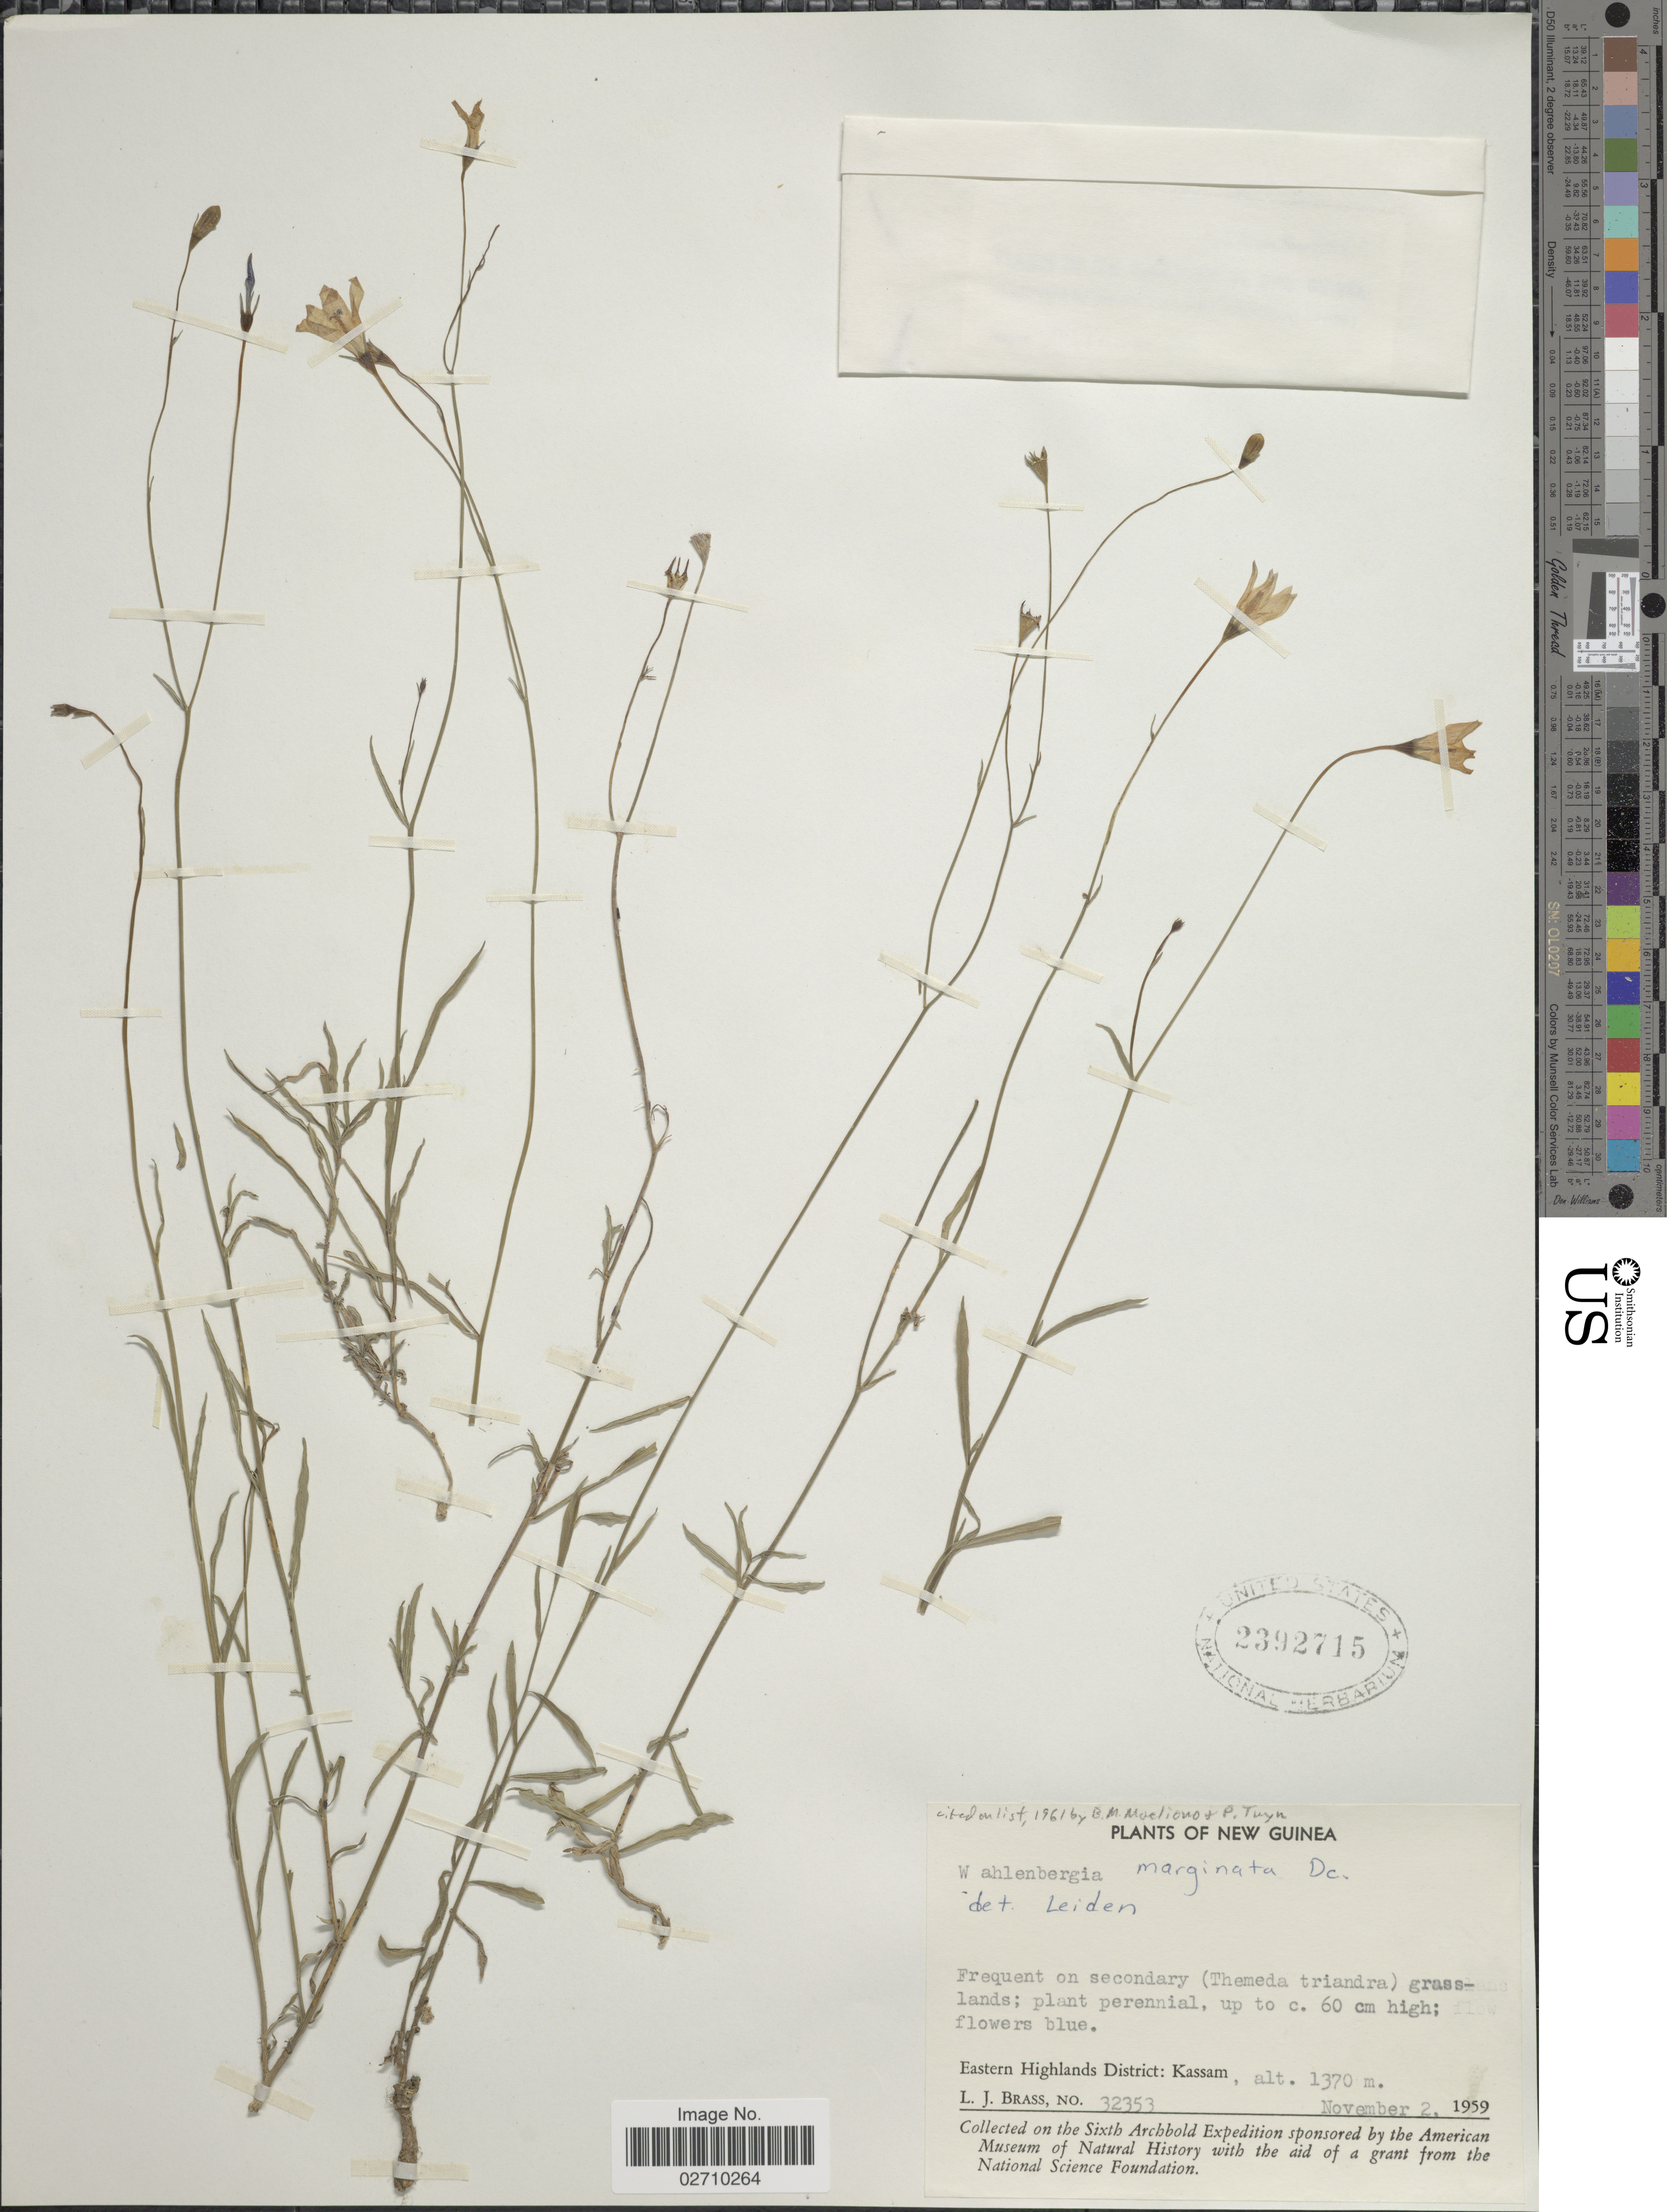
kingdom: Plantae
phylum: Tracheophyta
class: Magnoliopsida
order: Asterales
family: Campanulaceae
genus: Wahlenbergia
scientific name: Wahlenbergia marginata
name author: (Thunb.) A. DC.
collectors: L. J. Brass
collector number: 32353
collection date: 1959-11-02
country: Papua New Guinea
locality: New Guinea. Eastern Highlands District: Kassam.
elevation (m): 1370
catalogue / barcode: US 2392715